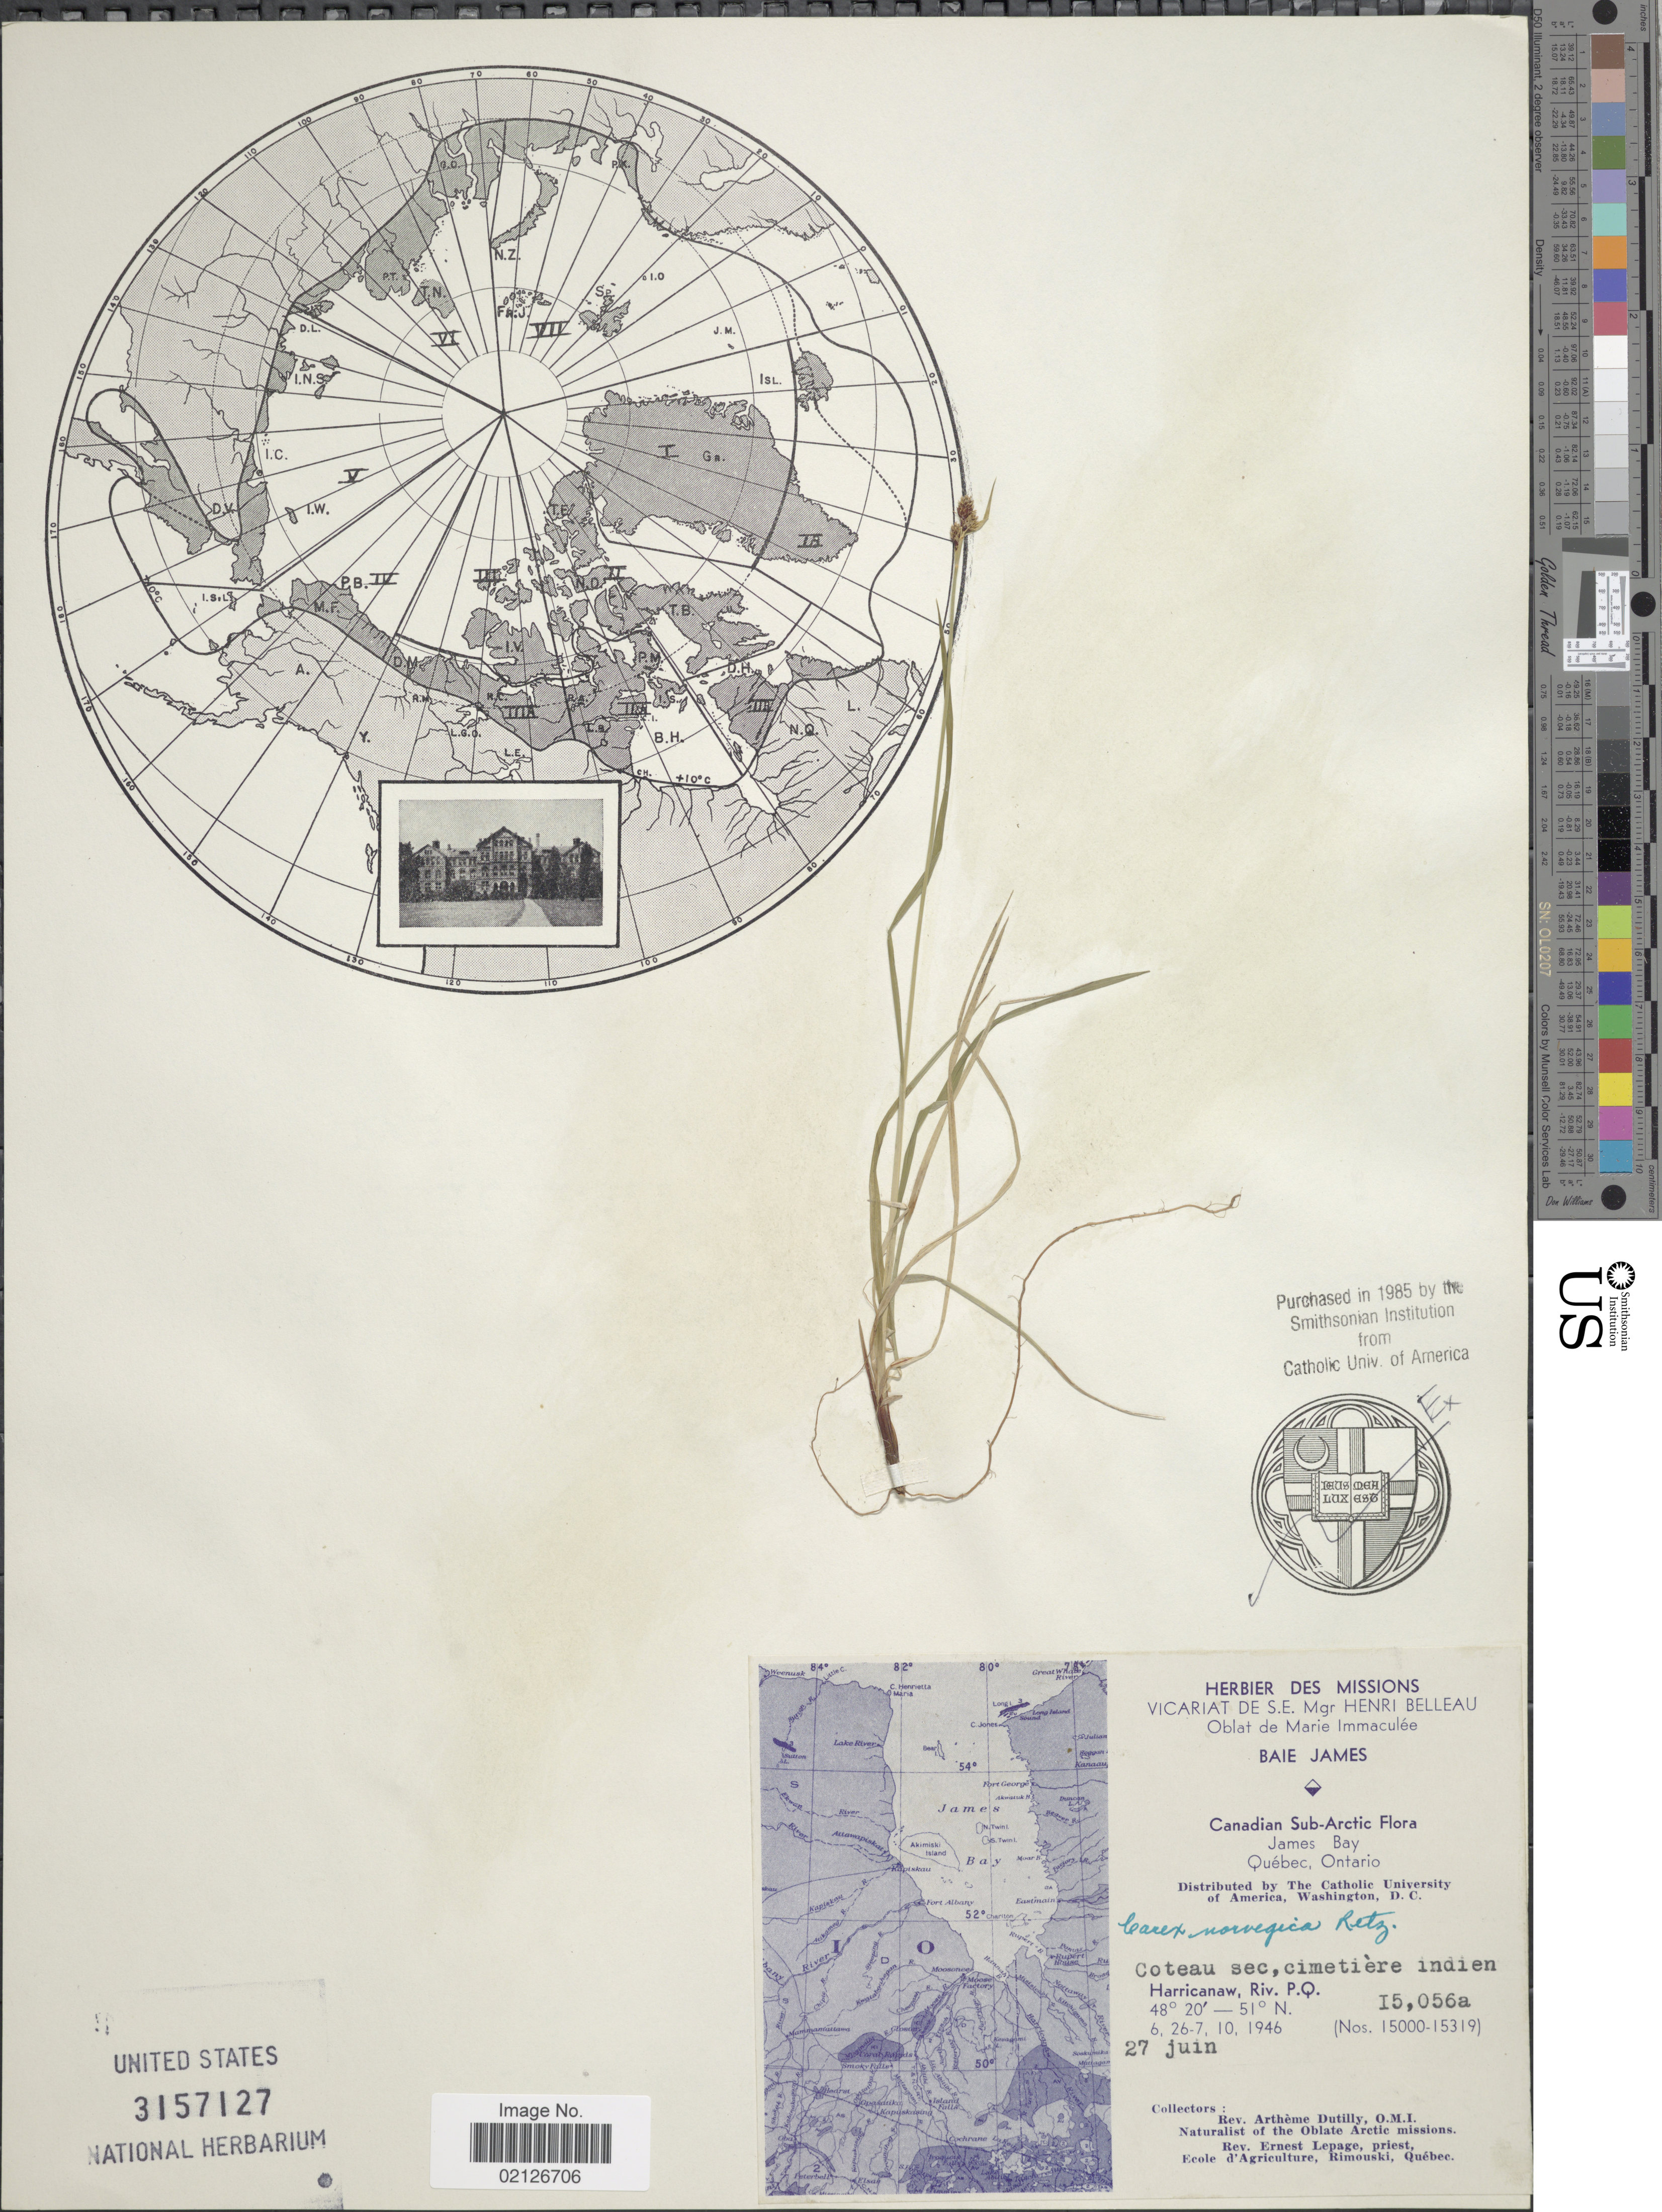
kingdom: Plantae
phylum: Tracheophyta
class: Liliopsida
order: Poales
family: Cyperaceae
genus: Carex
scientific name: Carex norvegica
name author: Retz.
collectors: A. Dutilly & E. Lepage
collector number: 15056a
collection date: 1946-06-27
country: Canada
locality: Canadian Sub-Arctic, James Bay, Quebec, Ontario, Coteau sec, cimitiere indien Harricanaw, Riv. P.Q. Baie James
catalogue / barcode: US 3157127